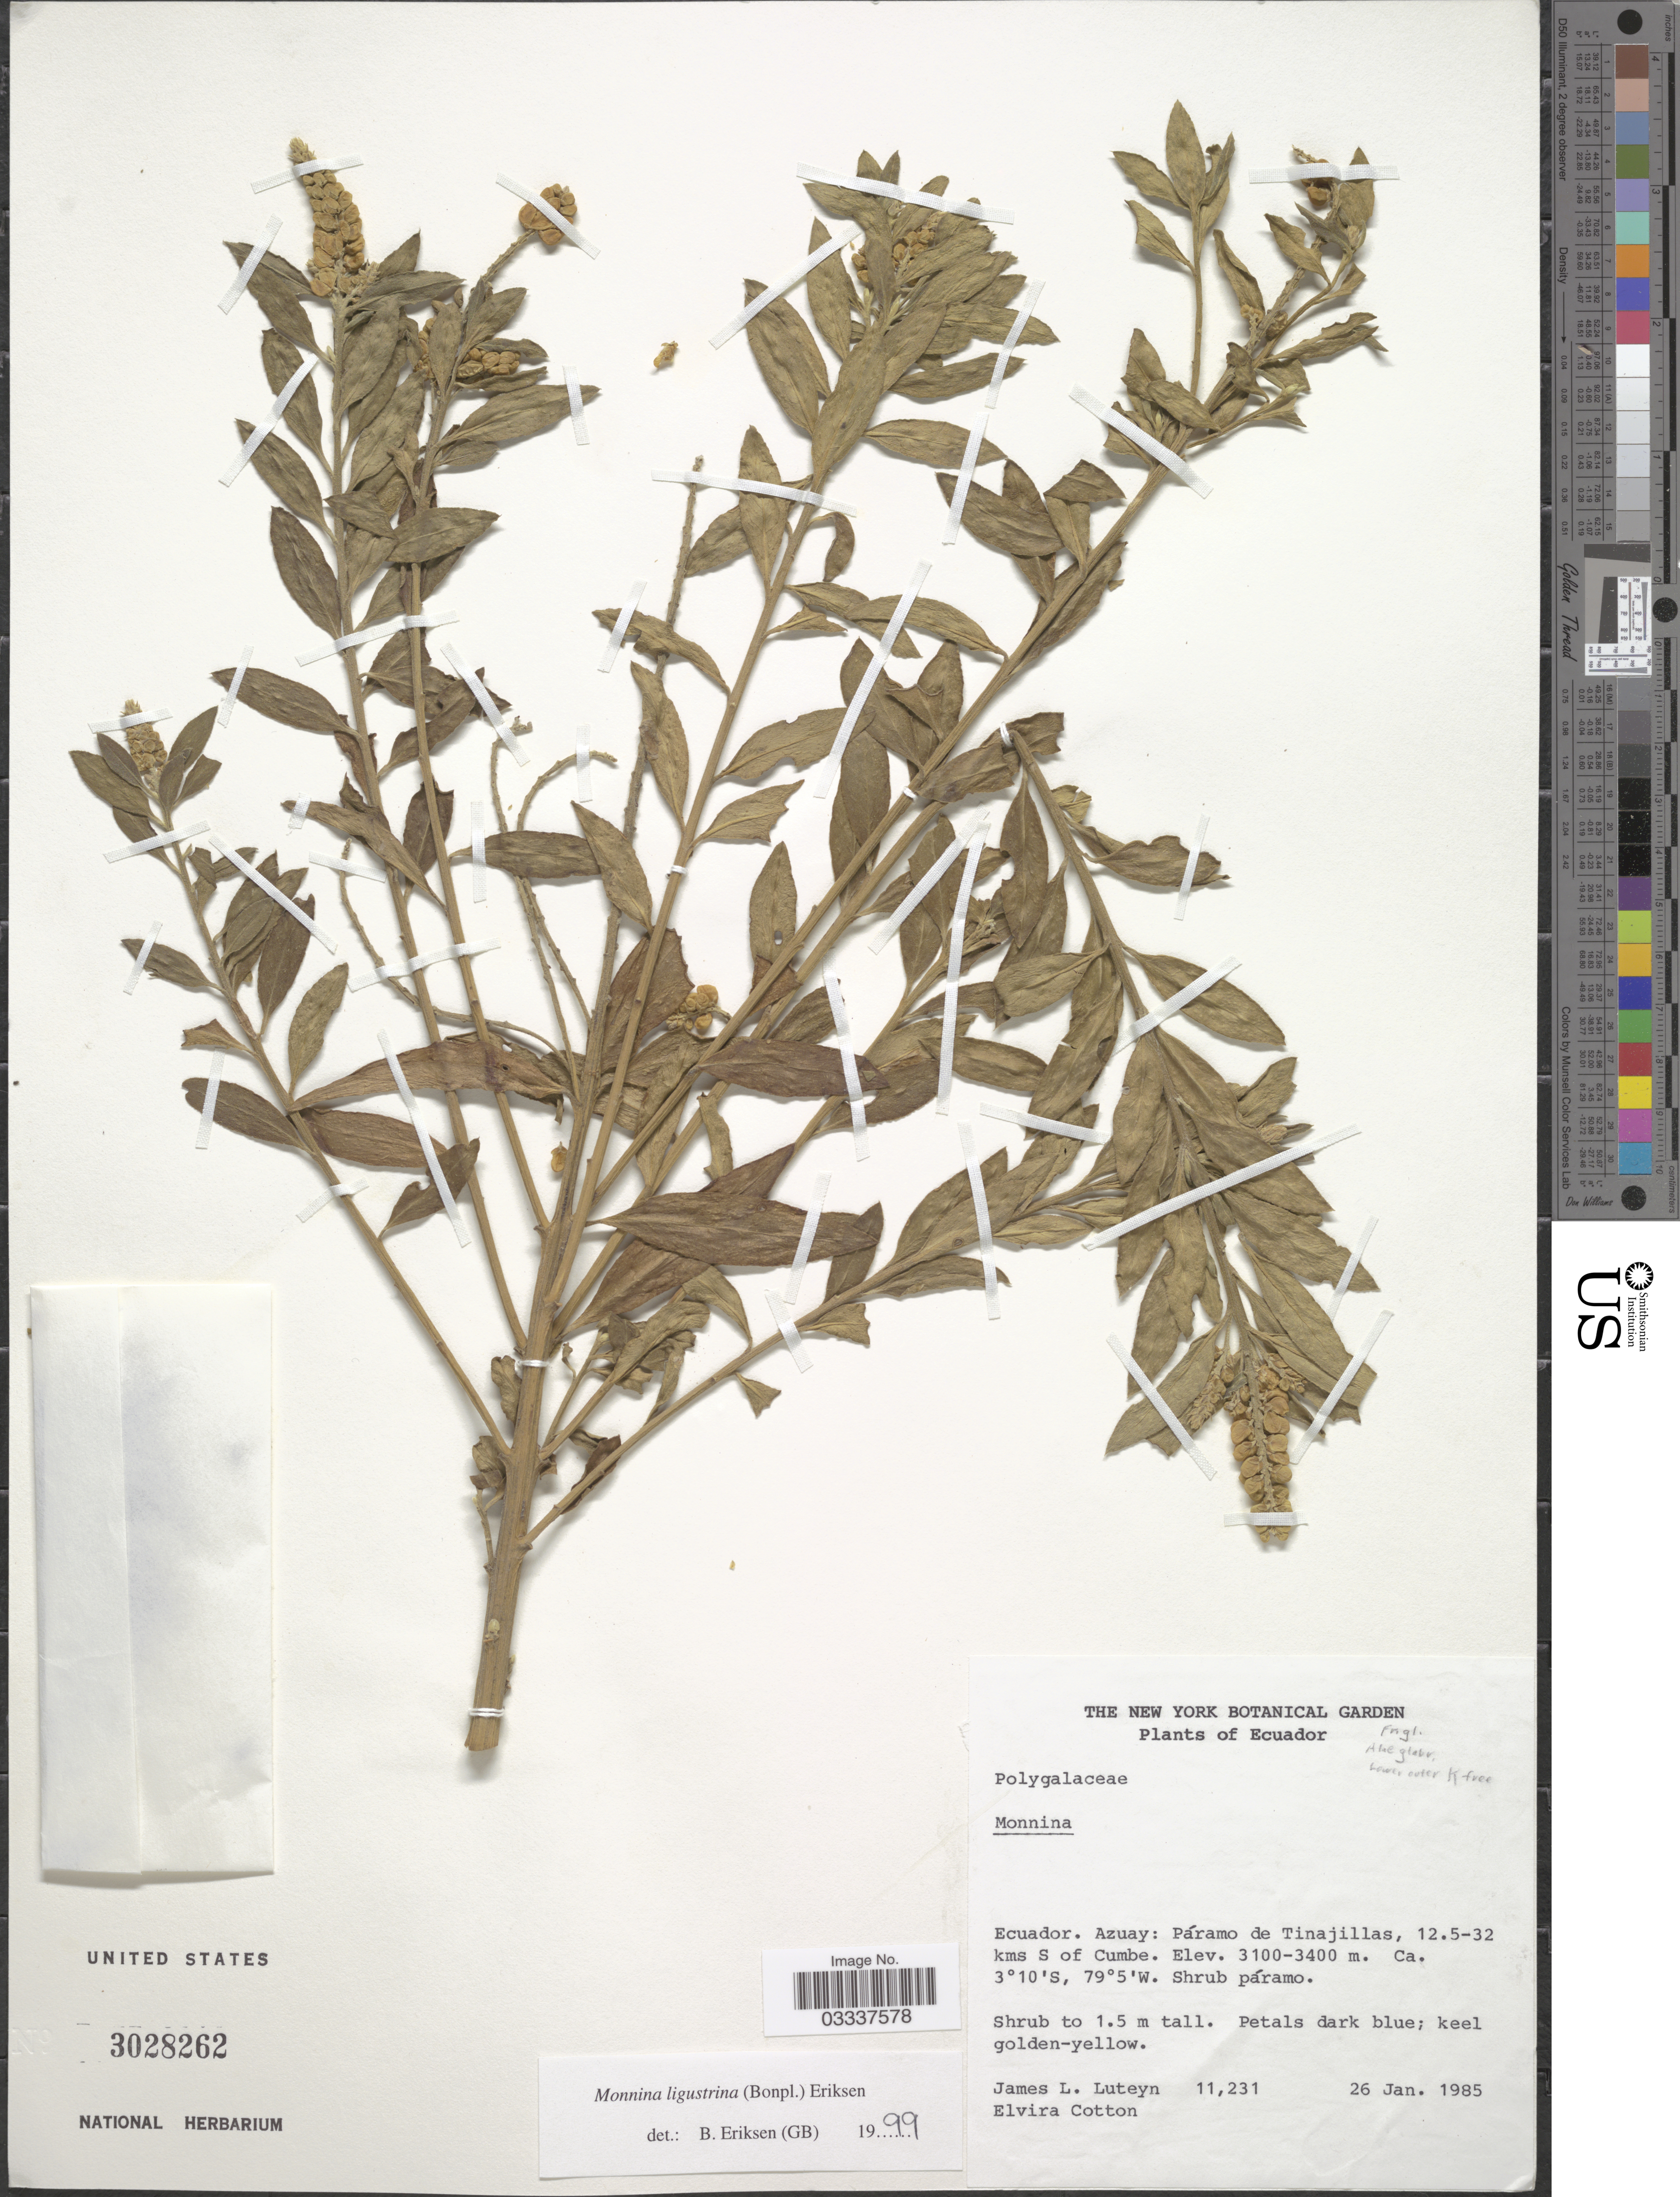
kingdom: Plantae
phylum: Tracheophyta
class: Magnoliopsida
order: Fabales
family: Polygalaceae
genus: Monnina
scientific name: Monnina ligustrifolia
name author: Kunth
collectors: J. Luteyn & E. Cotton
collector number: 11231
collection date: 1985-01-26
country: Ecuador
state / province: Azuay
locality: Páramo de Tinajillas, 12.5-32 kms S of Cumbe.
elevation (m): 3100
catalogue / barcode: US 3028262